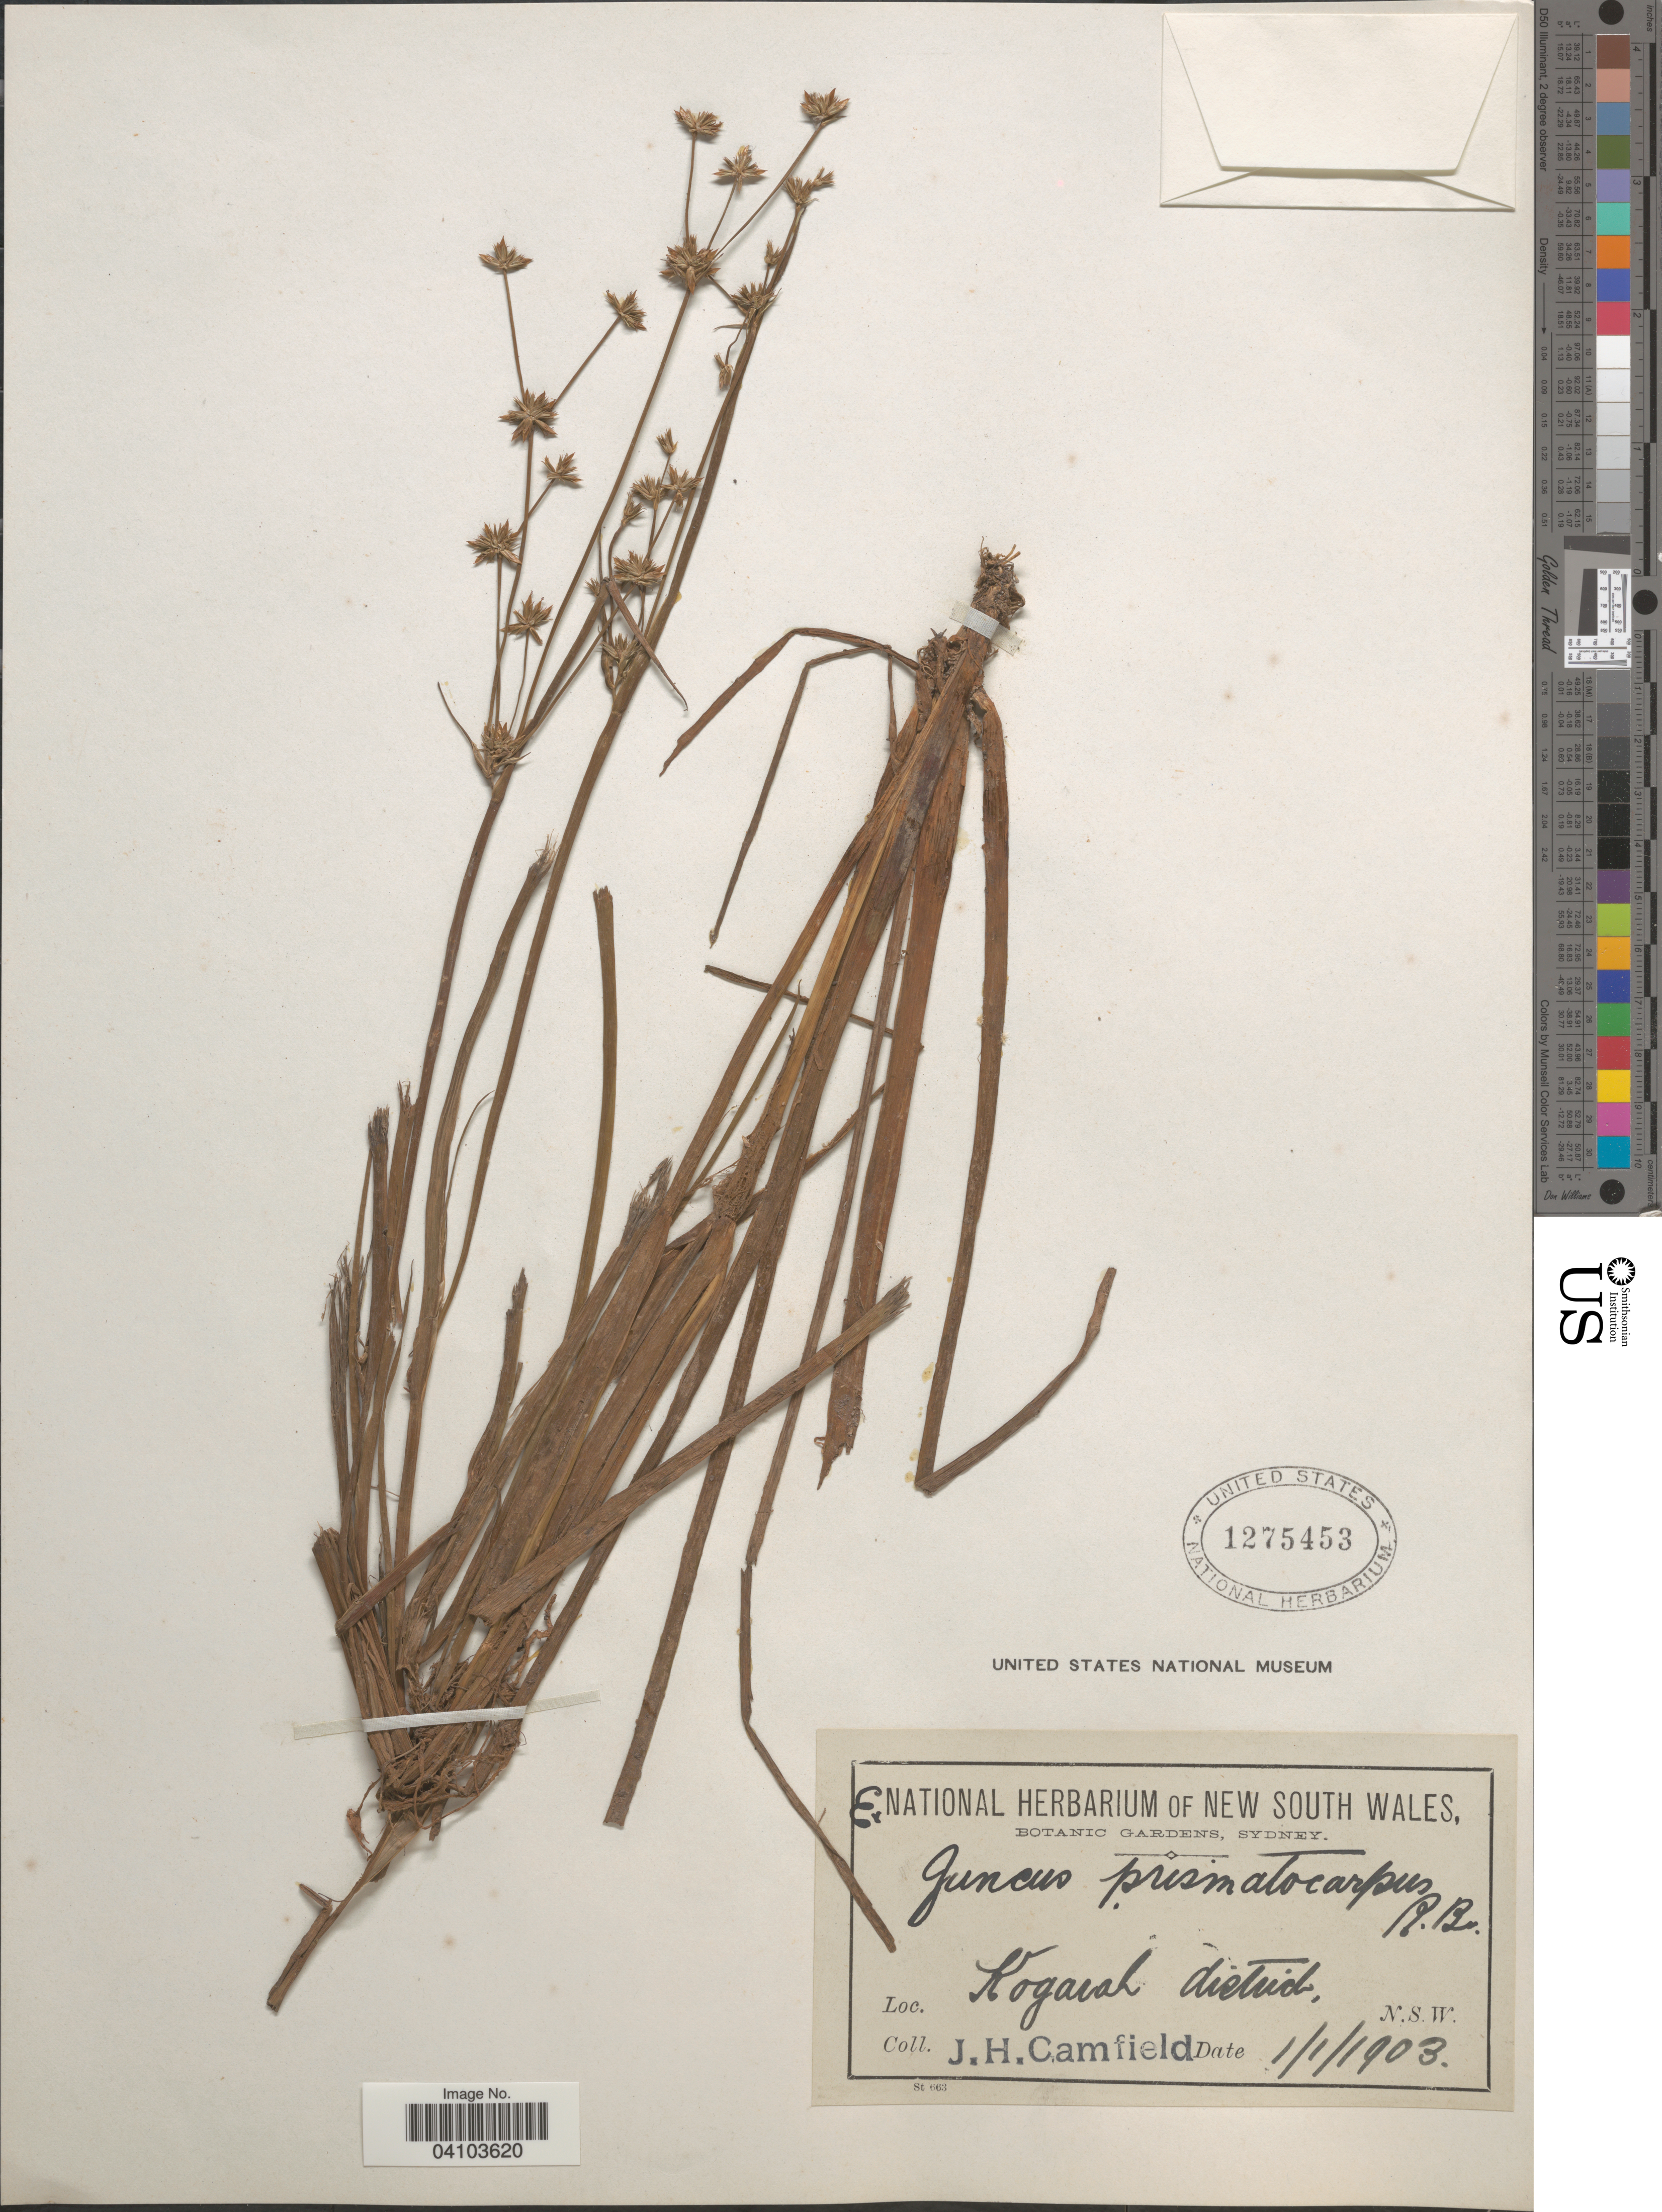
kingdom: Plantae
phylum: Tracheophyta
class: Liliopsida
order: Poales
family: Juncaceae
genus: Juncus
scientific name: Juncus prismatocarpus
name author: R. Br.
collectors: J. Camfield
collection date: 1903-01-01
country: Australia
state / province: New South Wales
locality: Kogarah district.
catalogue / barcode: US 1275453